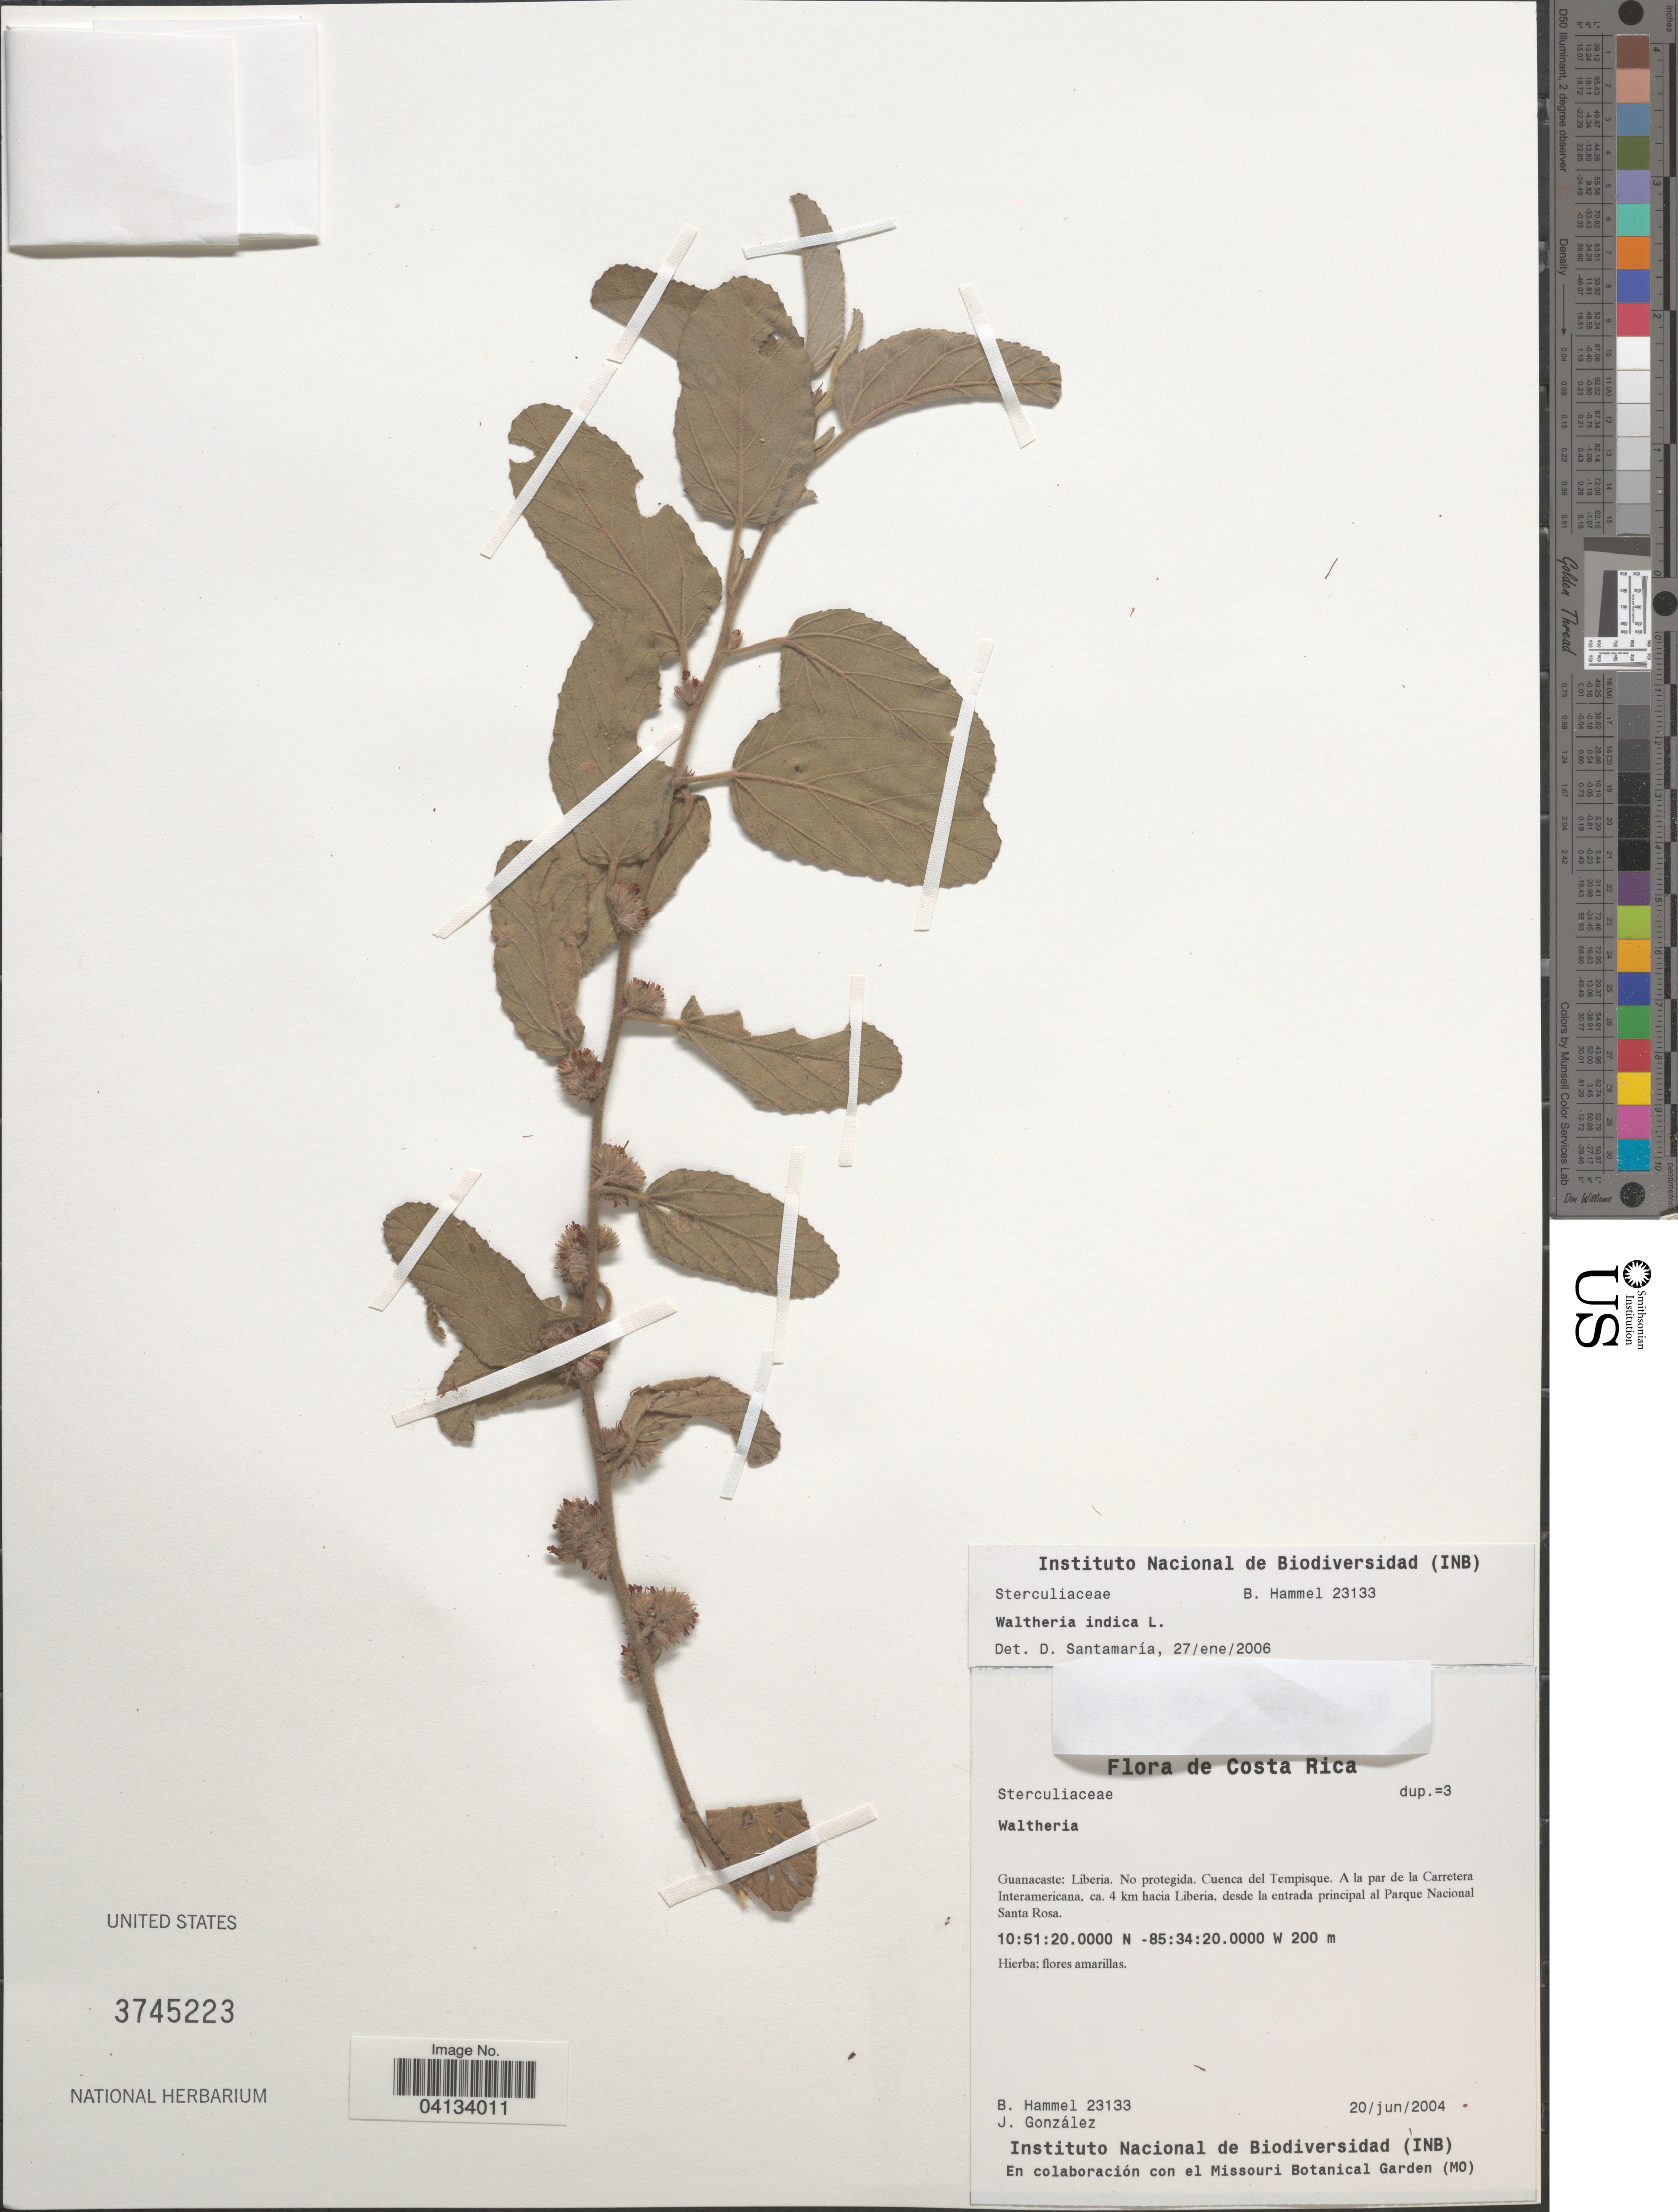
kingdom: Plantae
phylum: Tracheophyta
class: Magnoliopsida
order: Malvales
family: Malvaceae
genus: Waltheria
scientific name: Waltheria indica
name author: L.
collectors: B. Hammel & J. González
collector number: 23133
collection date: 2004-06-20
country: Costa Rica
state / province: Guanacaste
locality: Liberia. Cuenca del Tempisque. A la par de la Carretera Interamericana, ca. 4 km hacia Liberia, desde la entrada principal al Parque Nacional Santa Rosa.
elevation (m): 200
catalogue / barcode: US 3745223